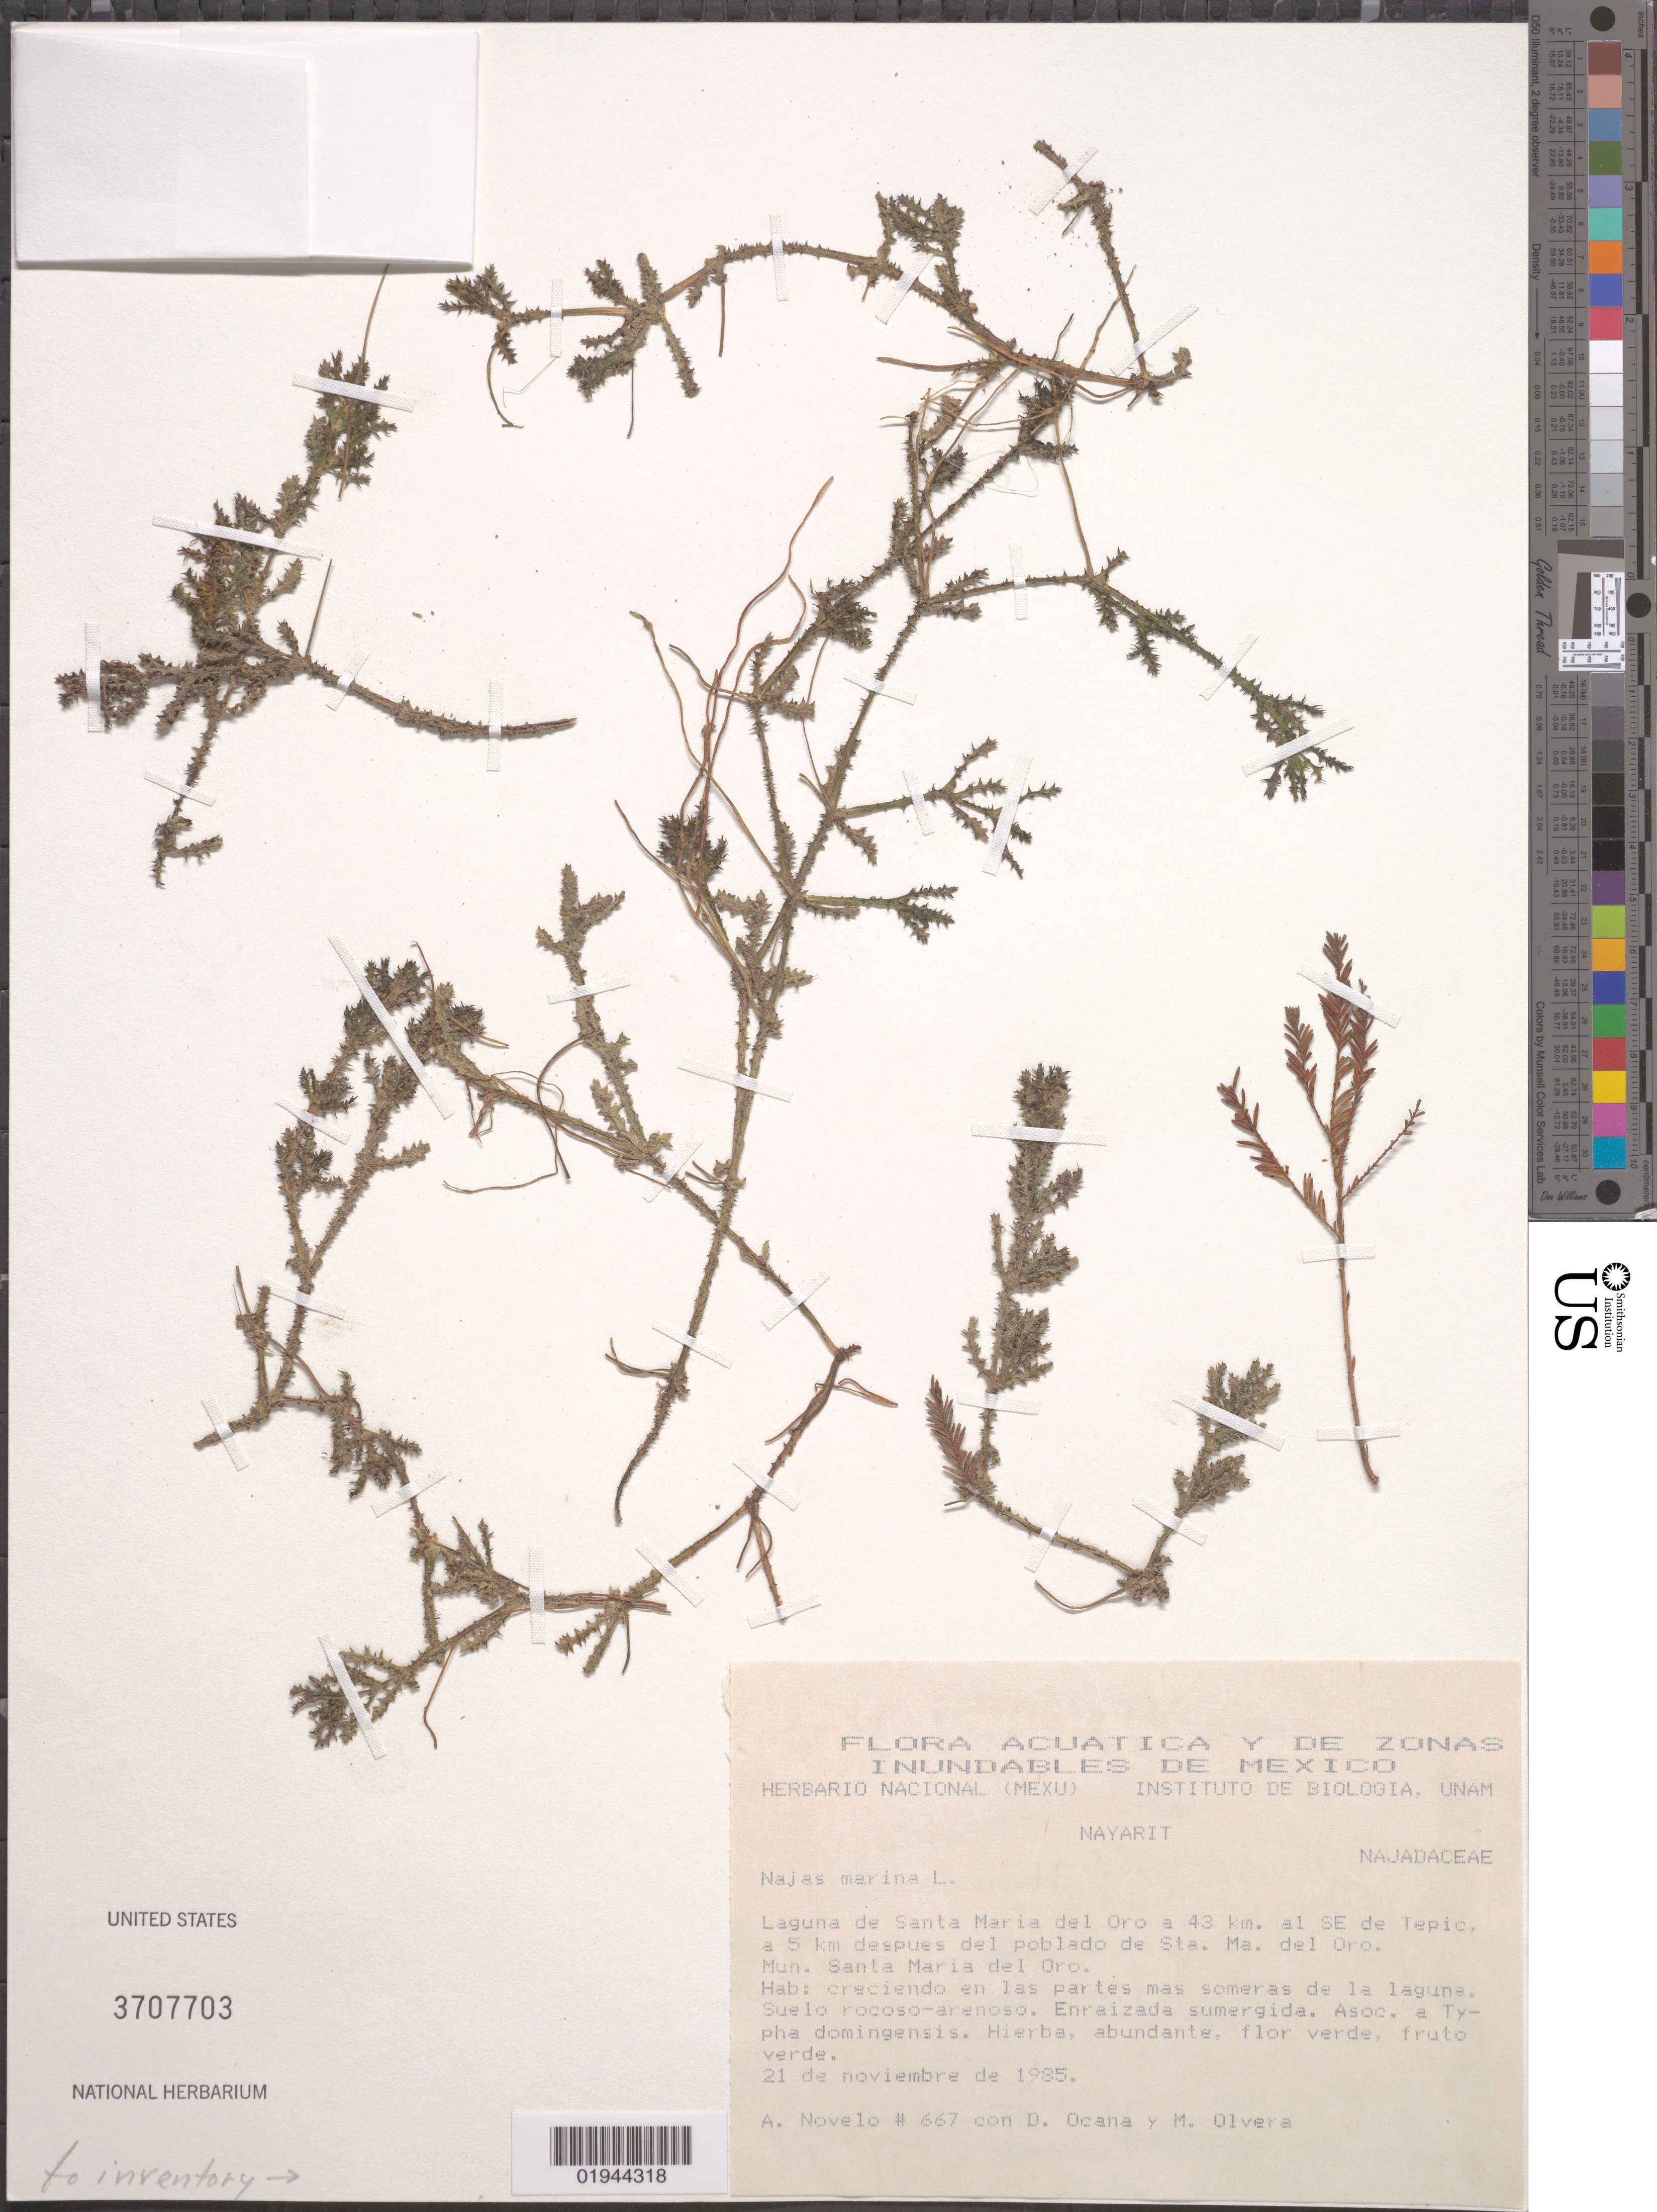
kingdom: Plantae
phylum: Tracheophyta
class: Liliopsida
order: Alismatales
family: Hydrocharitaceae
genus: Najas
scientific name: Najas marina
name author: L.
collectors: A. Novelo, D. Ocana & M. Olvera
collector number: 667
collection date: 1985-11-21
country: Mexico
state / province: Nayarit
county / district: Santa Maria del Oro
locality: Laguna de Santa Maria del Oro a 43 km. al SE de Tepic, a 5 km despues del poblado de Sta. Ma. del Oro.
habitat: Creciendo en las partes mas someras de la laguna. Suelo rocoso-arenoso. Enraizada sumergida.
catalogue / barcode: US 3707703